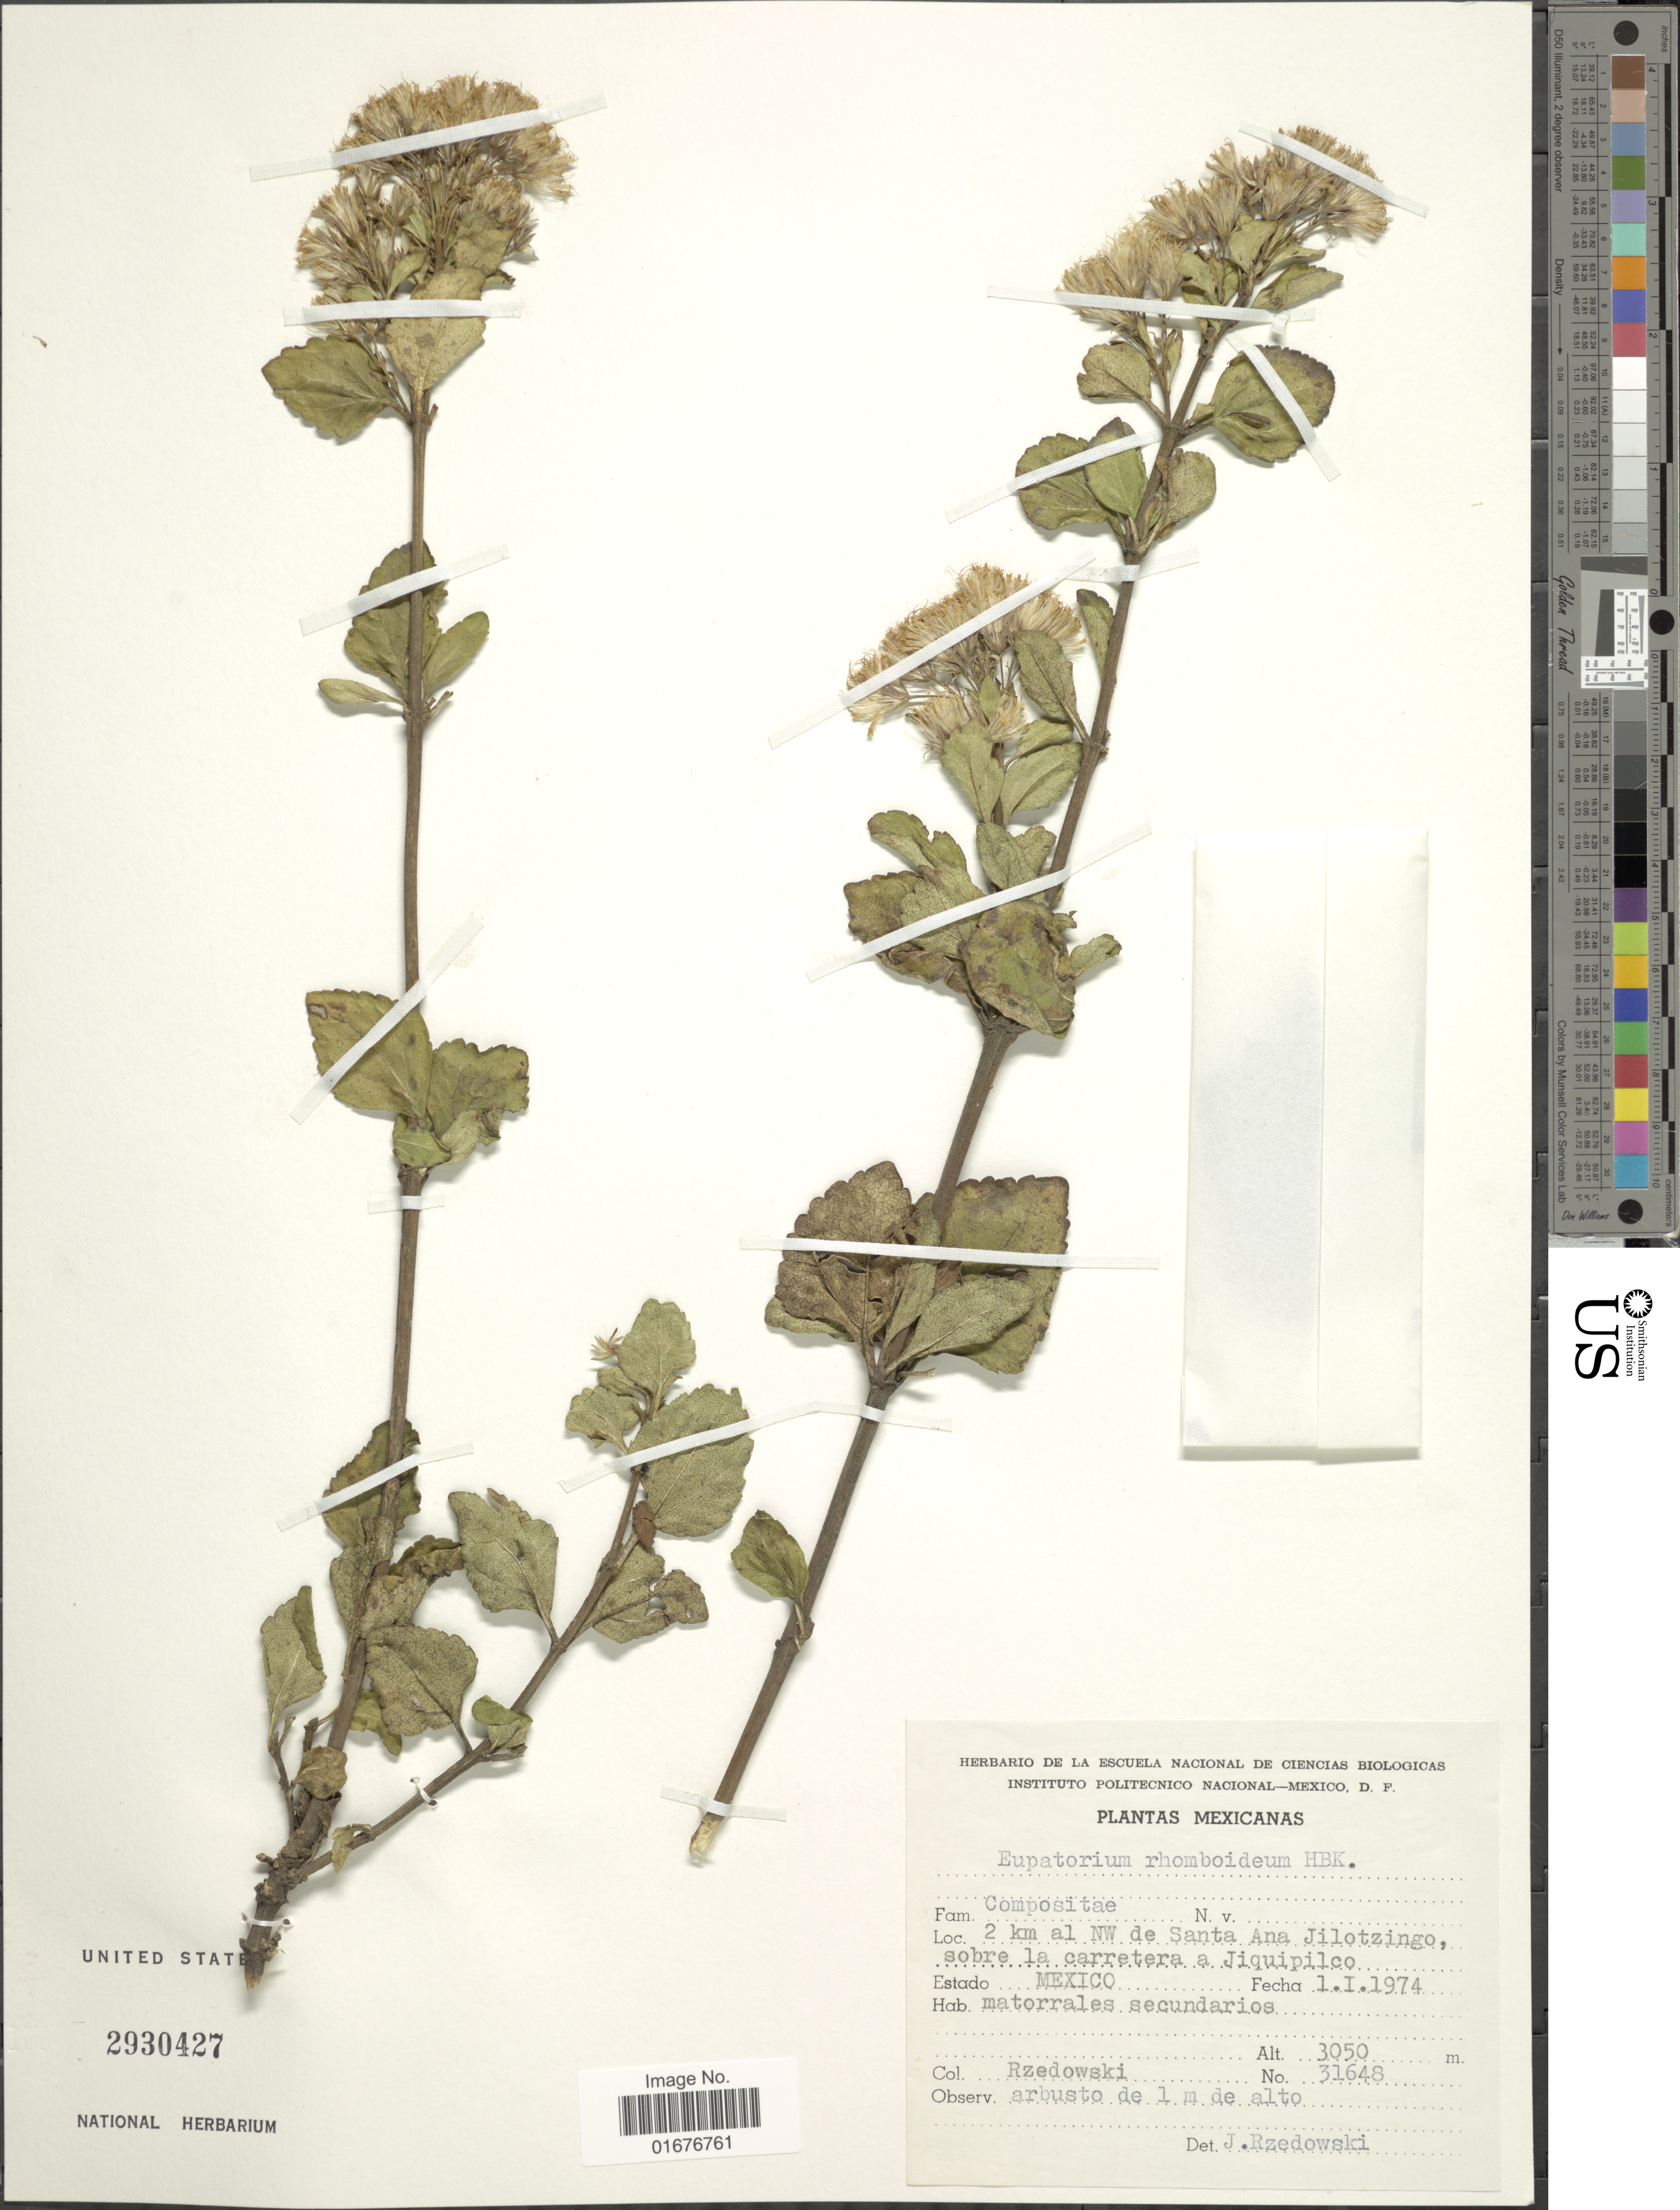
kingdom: Plantae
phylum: Tracheophyta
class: Magnoliopsida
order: Asterales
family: Asteraceae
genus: Ageratina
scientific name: Ageratina rhomboidea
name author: (Kunth) R.M. King & H. Rob.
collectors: Rzedwoski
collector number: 31648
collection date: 1974-01-01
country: Mexico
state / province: México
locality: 2 km al NW de Santa Ana Jilotzingo, sobre la carretera a Jiquilpilco, matorrales secundarios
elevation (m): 3050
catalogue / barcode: US 2930427